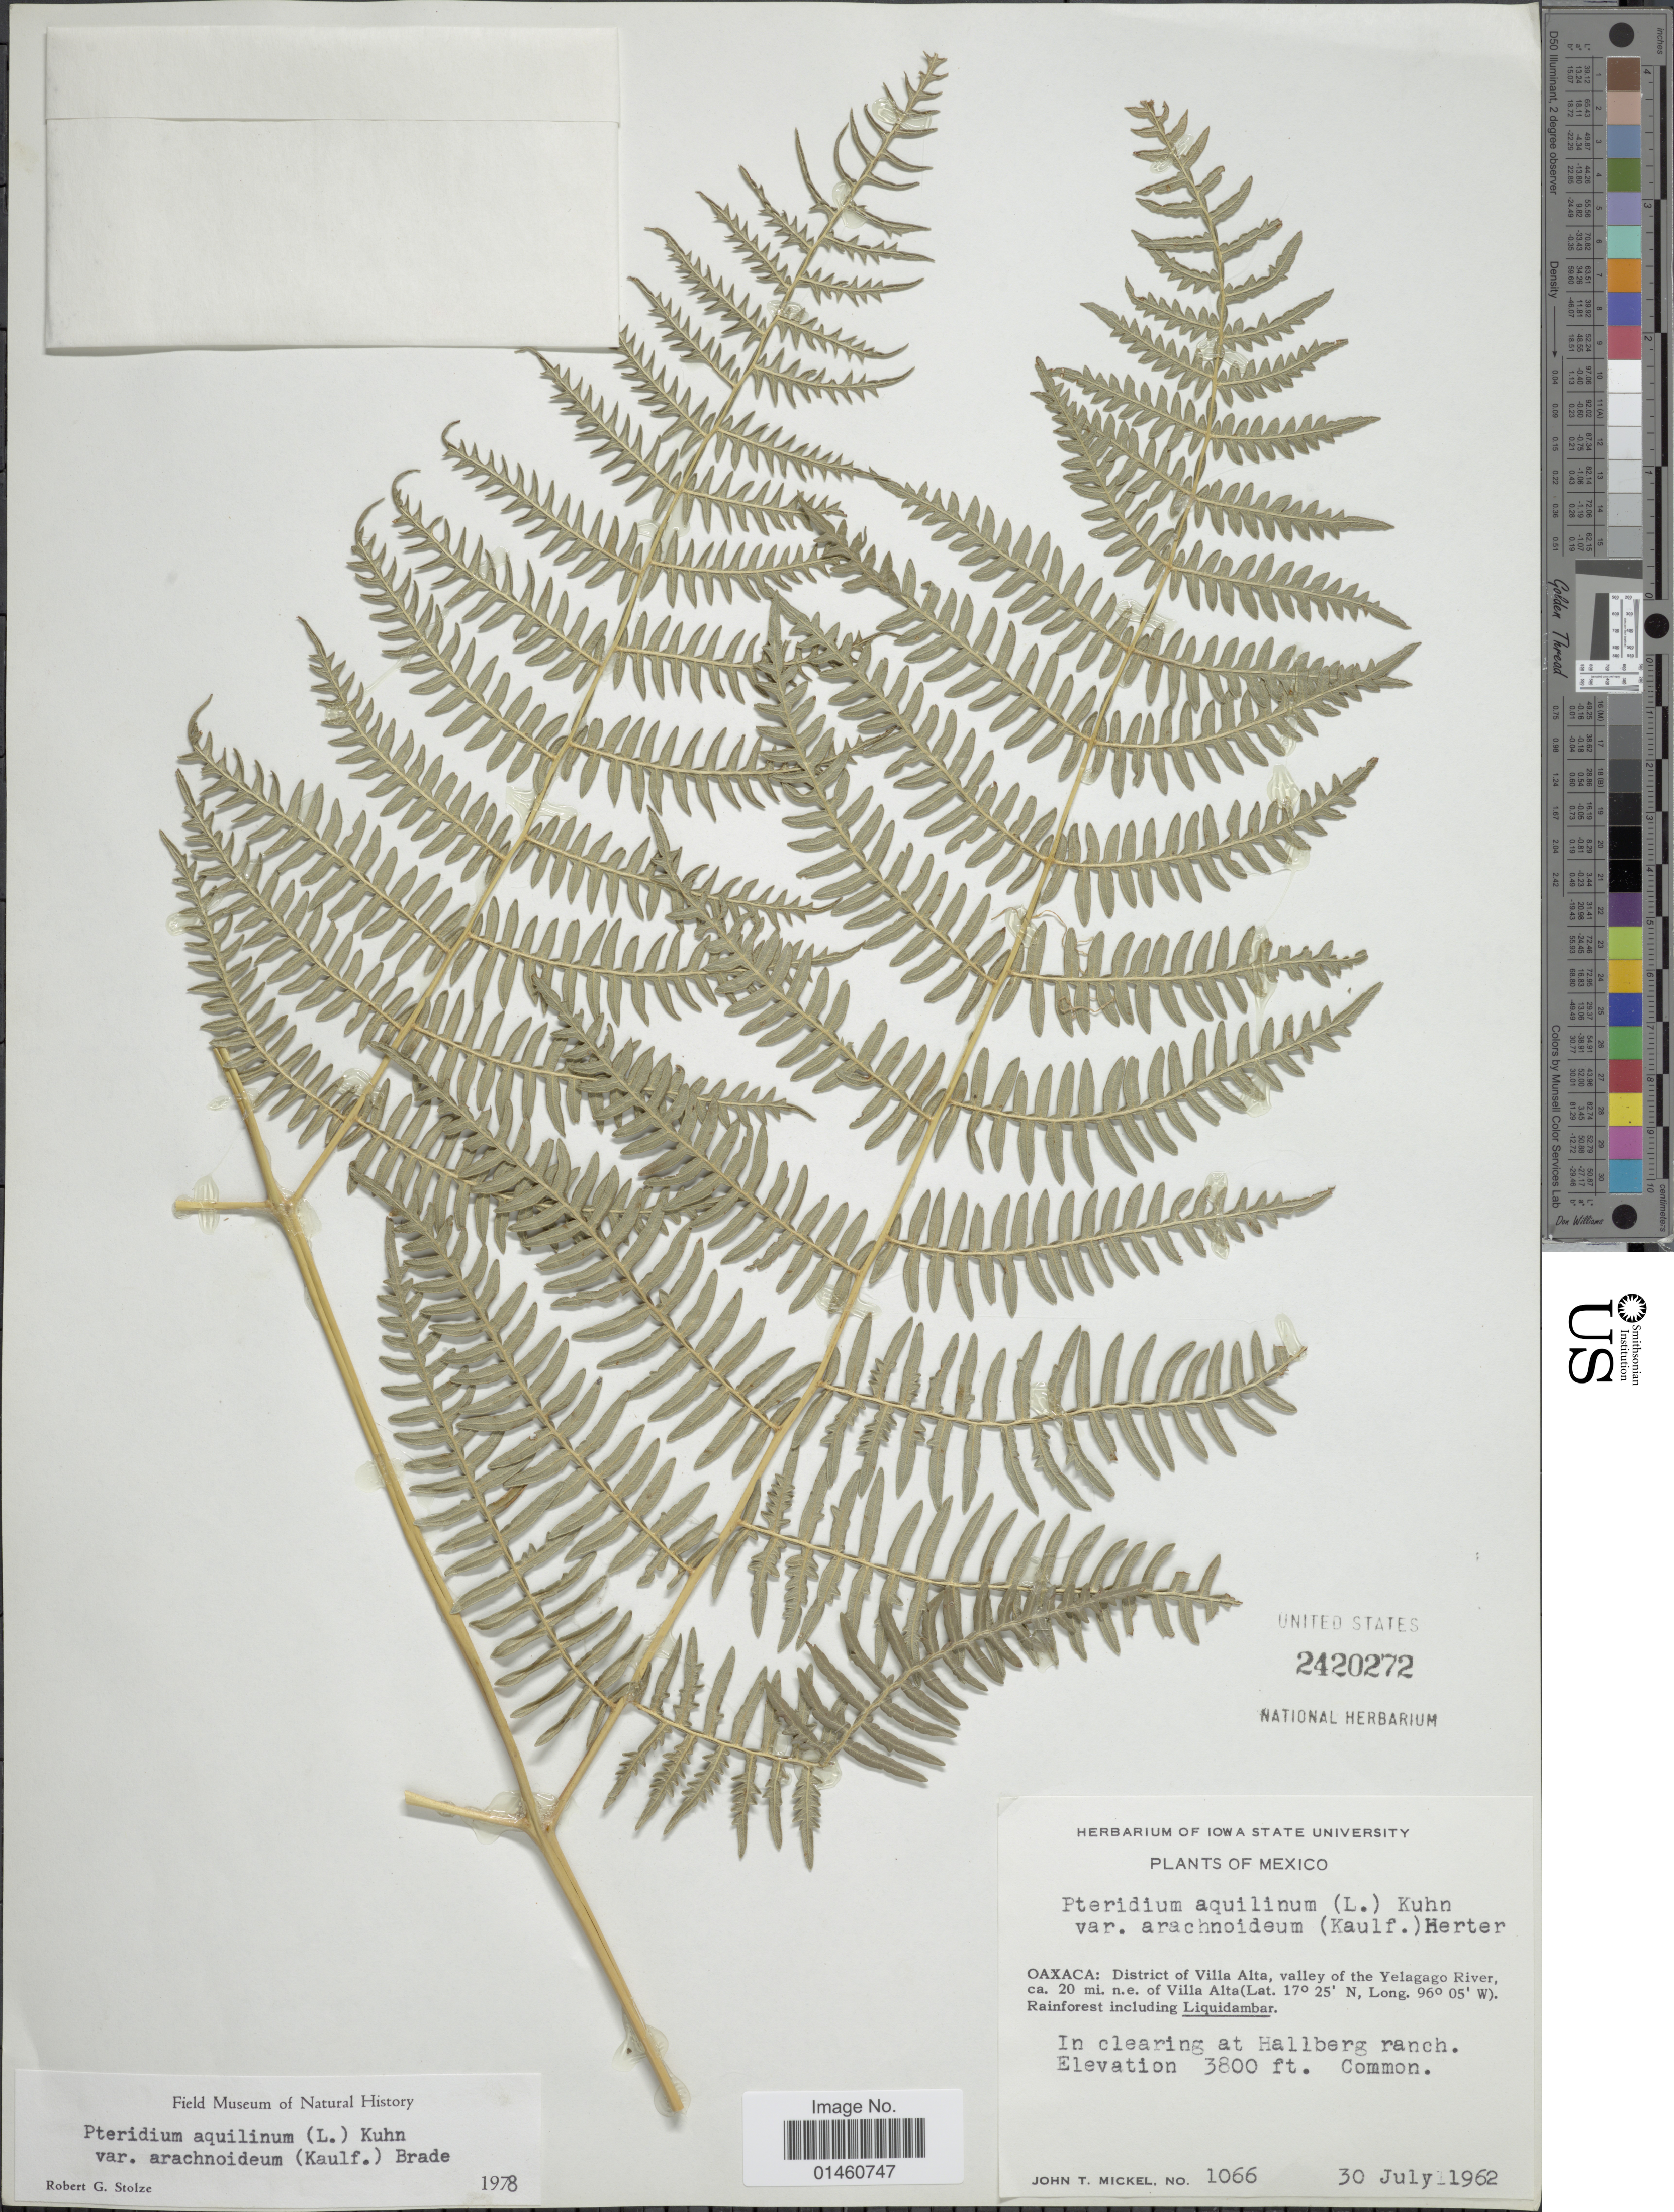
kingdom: Plantae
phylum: Tracheophyta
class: Polypodiopsida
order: Polypodiales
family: Dennstaedtiaceae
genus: Pteridium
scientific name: Pteridium aquilinum var. arachnoideum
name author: (Kaulf.) Herter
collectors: J. T. Mickel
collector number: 1066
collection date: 1962-07-30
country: Mexico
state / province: Oaxaca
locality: District of Villa Alta, valley of the Yelagago River, ca. 20 mi. n.e. of Villa Alta. In clearing at Hal;berg ranch.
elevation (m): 1158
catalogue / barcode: US 2420272